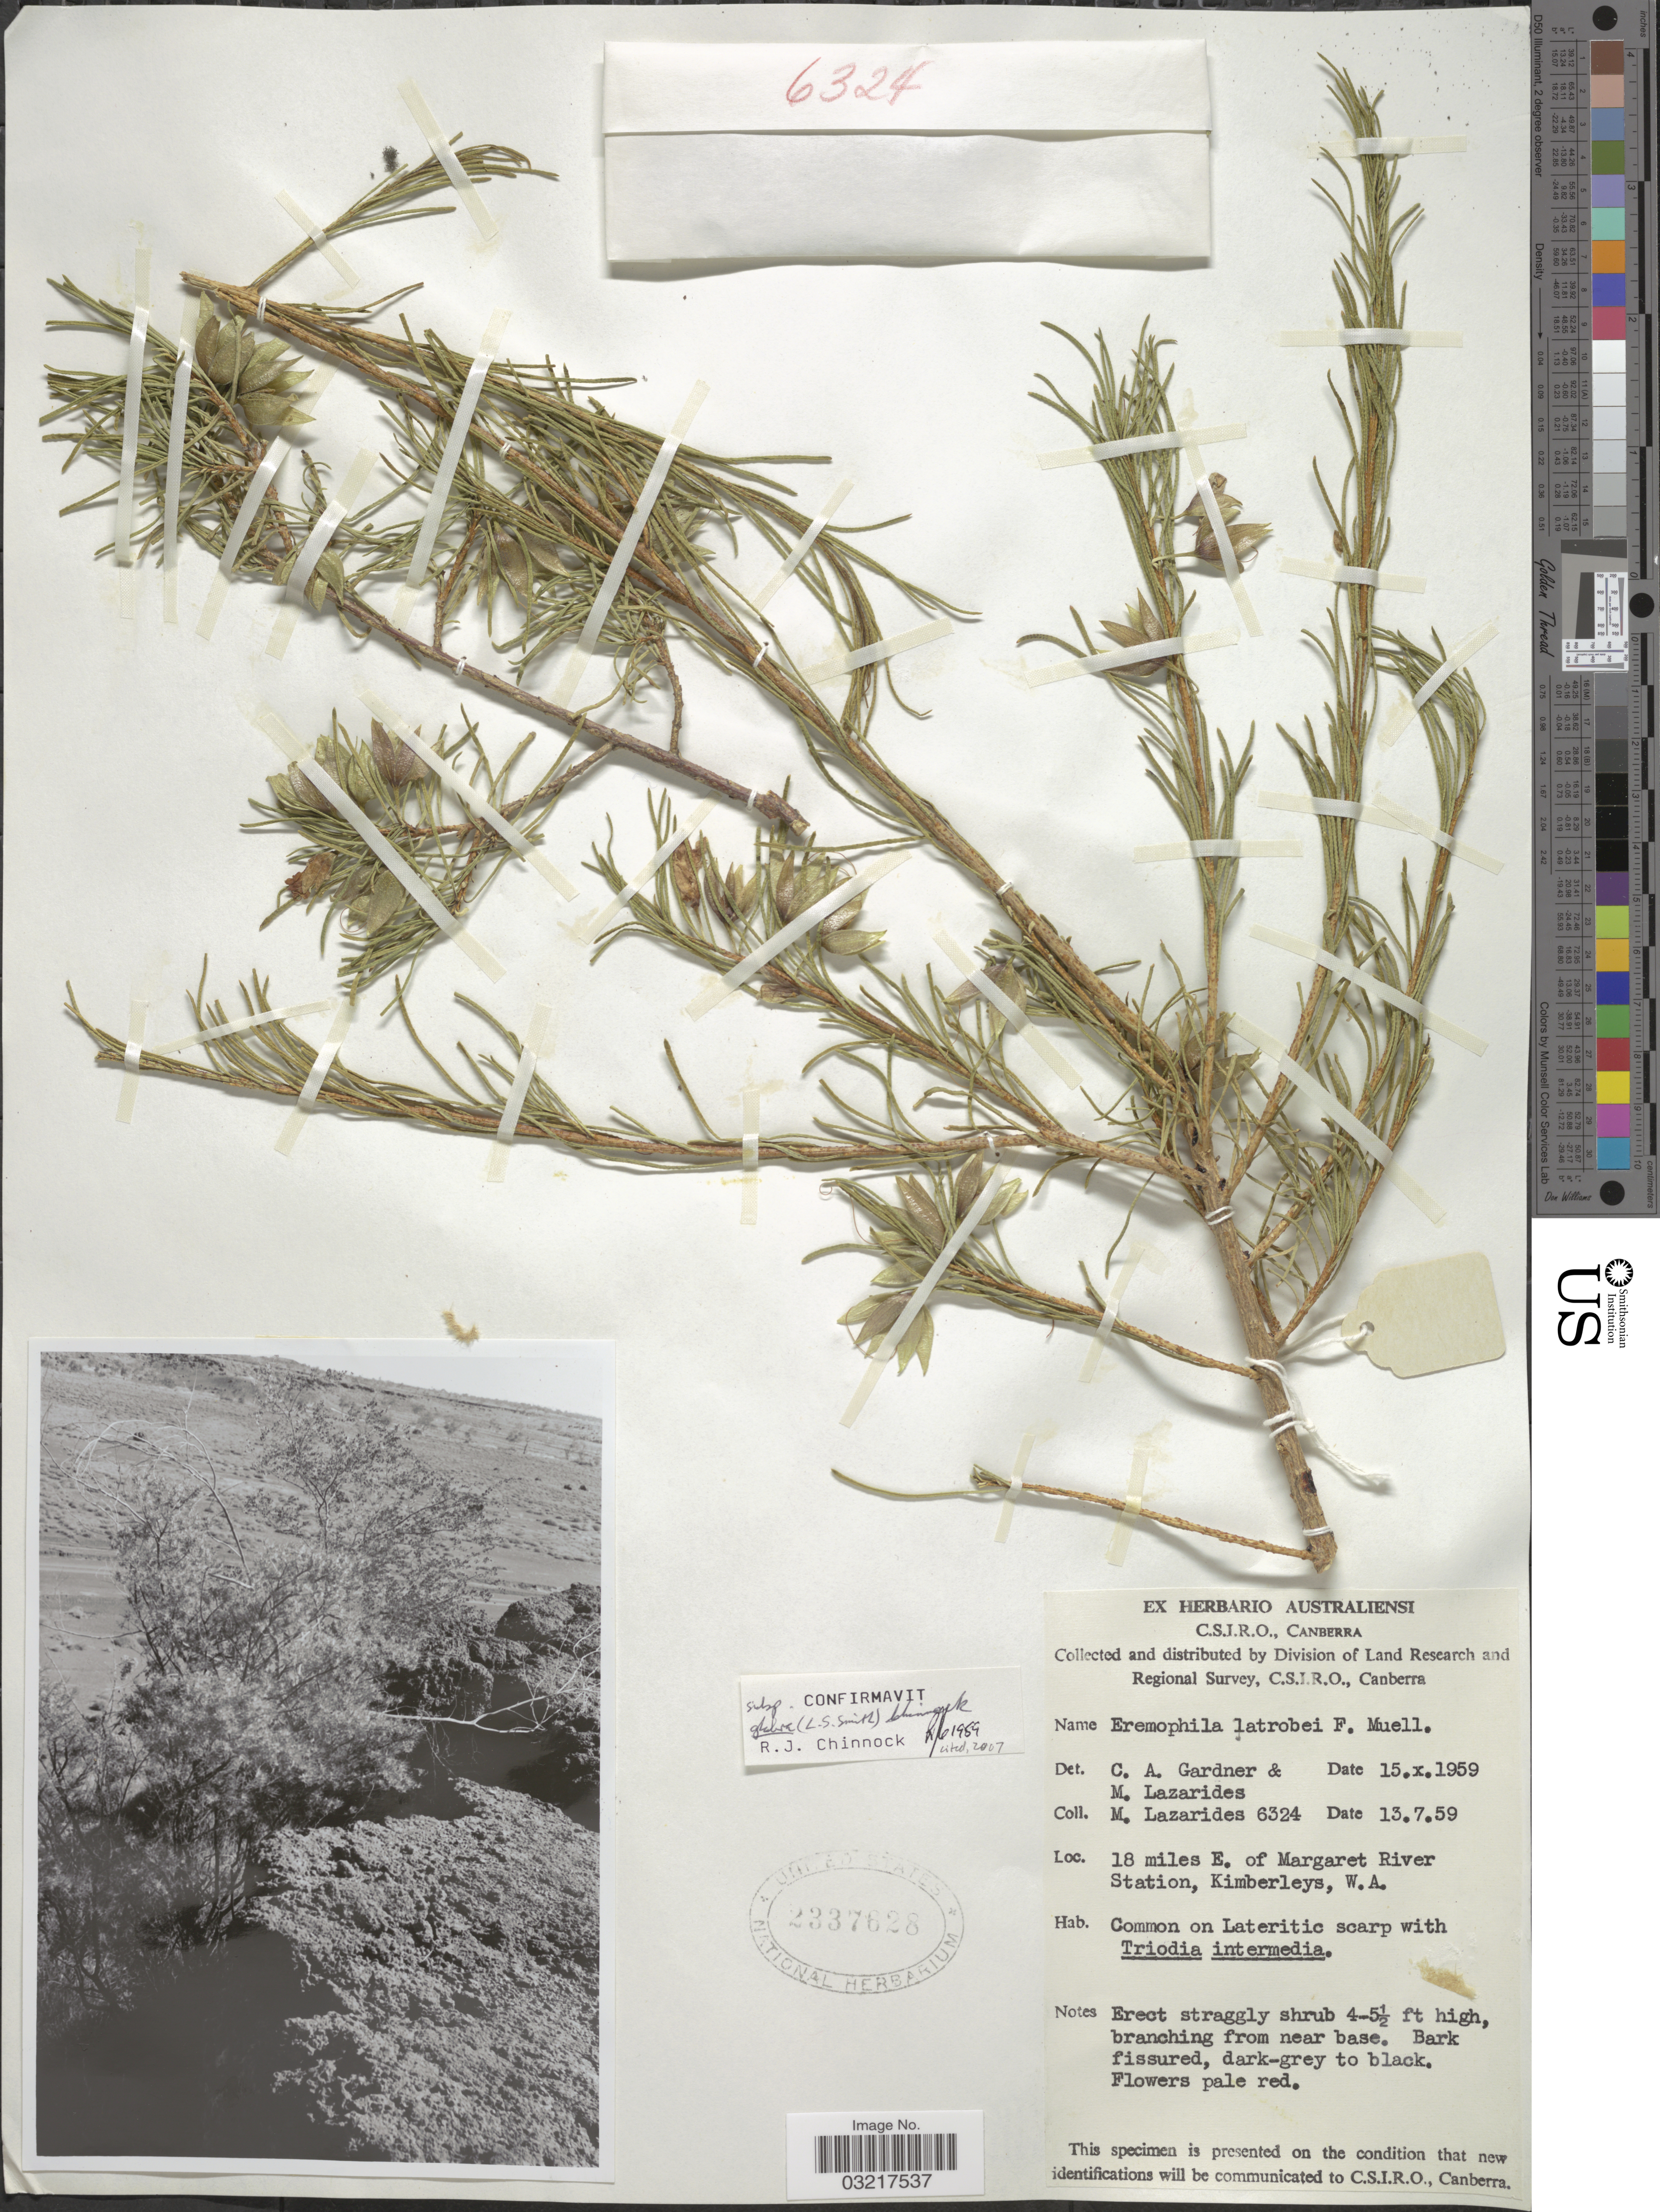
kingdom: Plantae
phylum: Tracheophyta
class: Magnoliopsida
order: Lamiales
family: Scrophulariaceae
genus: Eremophila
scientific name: Eremophila latrobei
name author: F. Muell.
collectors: M. Lazarides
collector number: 6324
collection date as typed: Transcribed d/m/y: 13/7/59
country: Australia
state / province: Western Australia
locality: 18 miles E. of Margaret River Station, Kimberleys, W.A.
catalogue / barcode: US 2337628